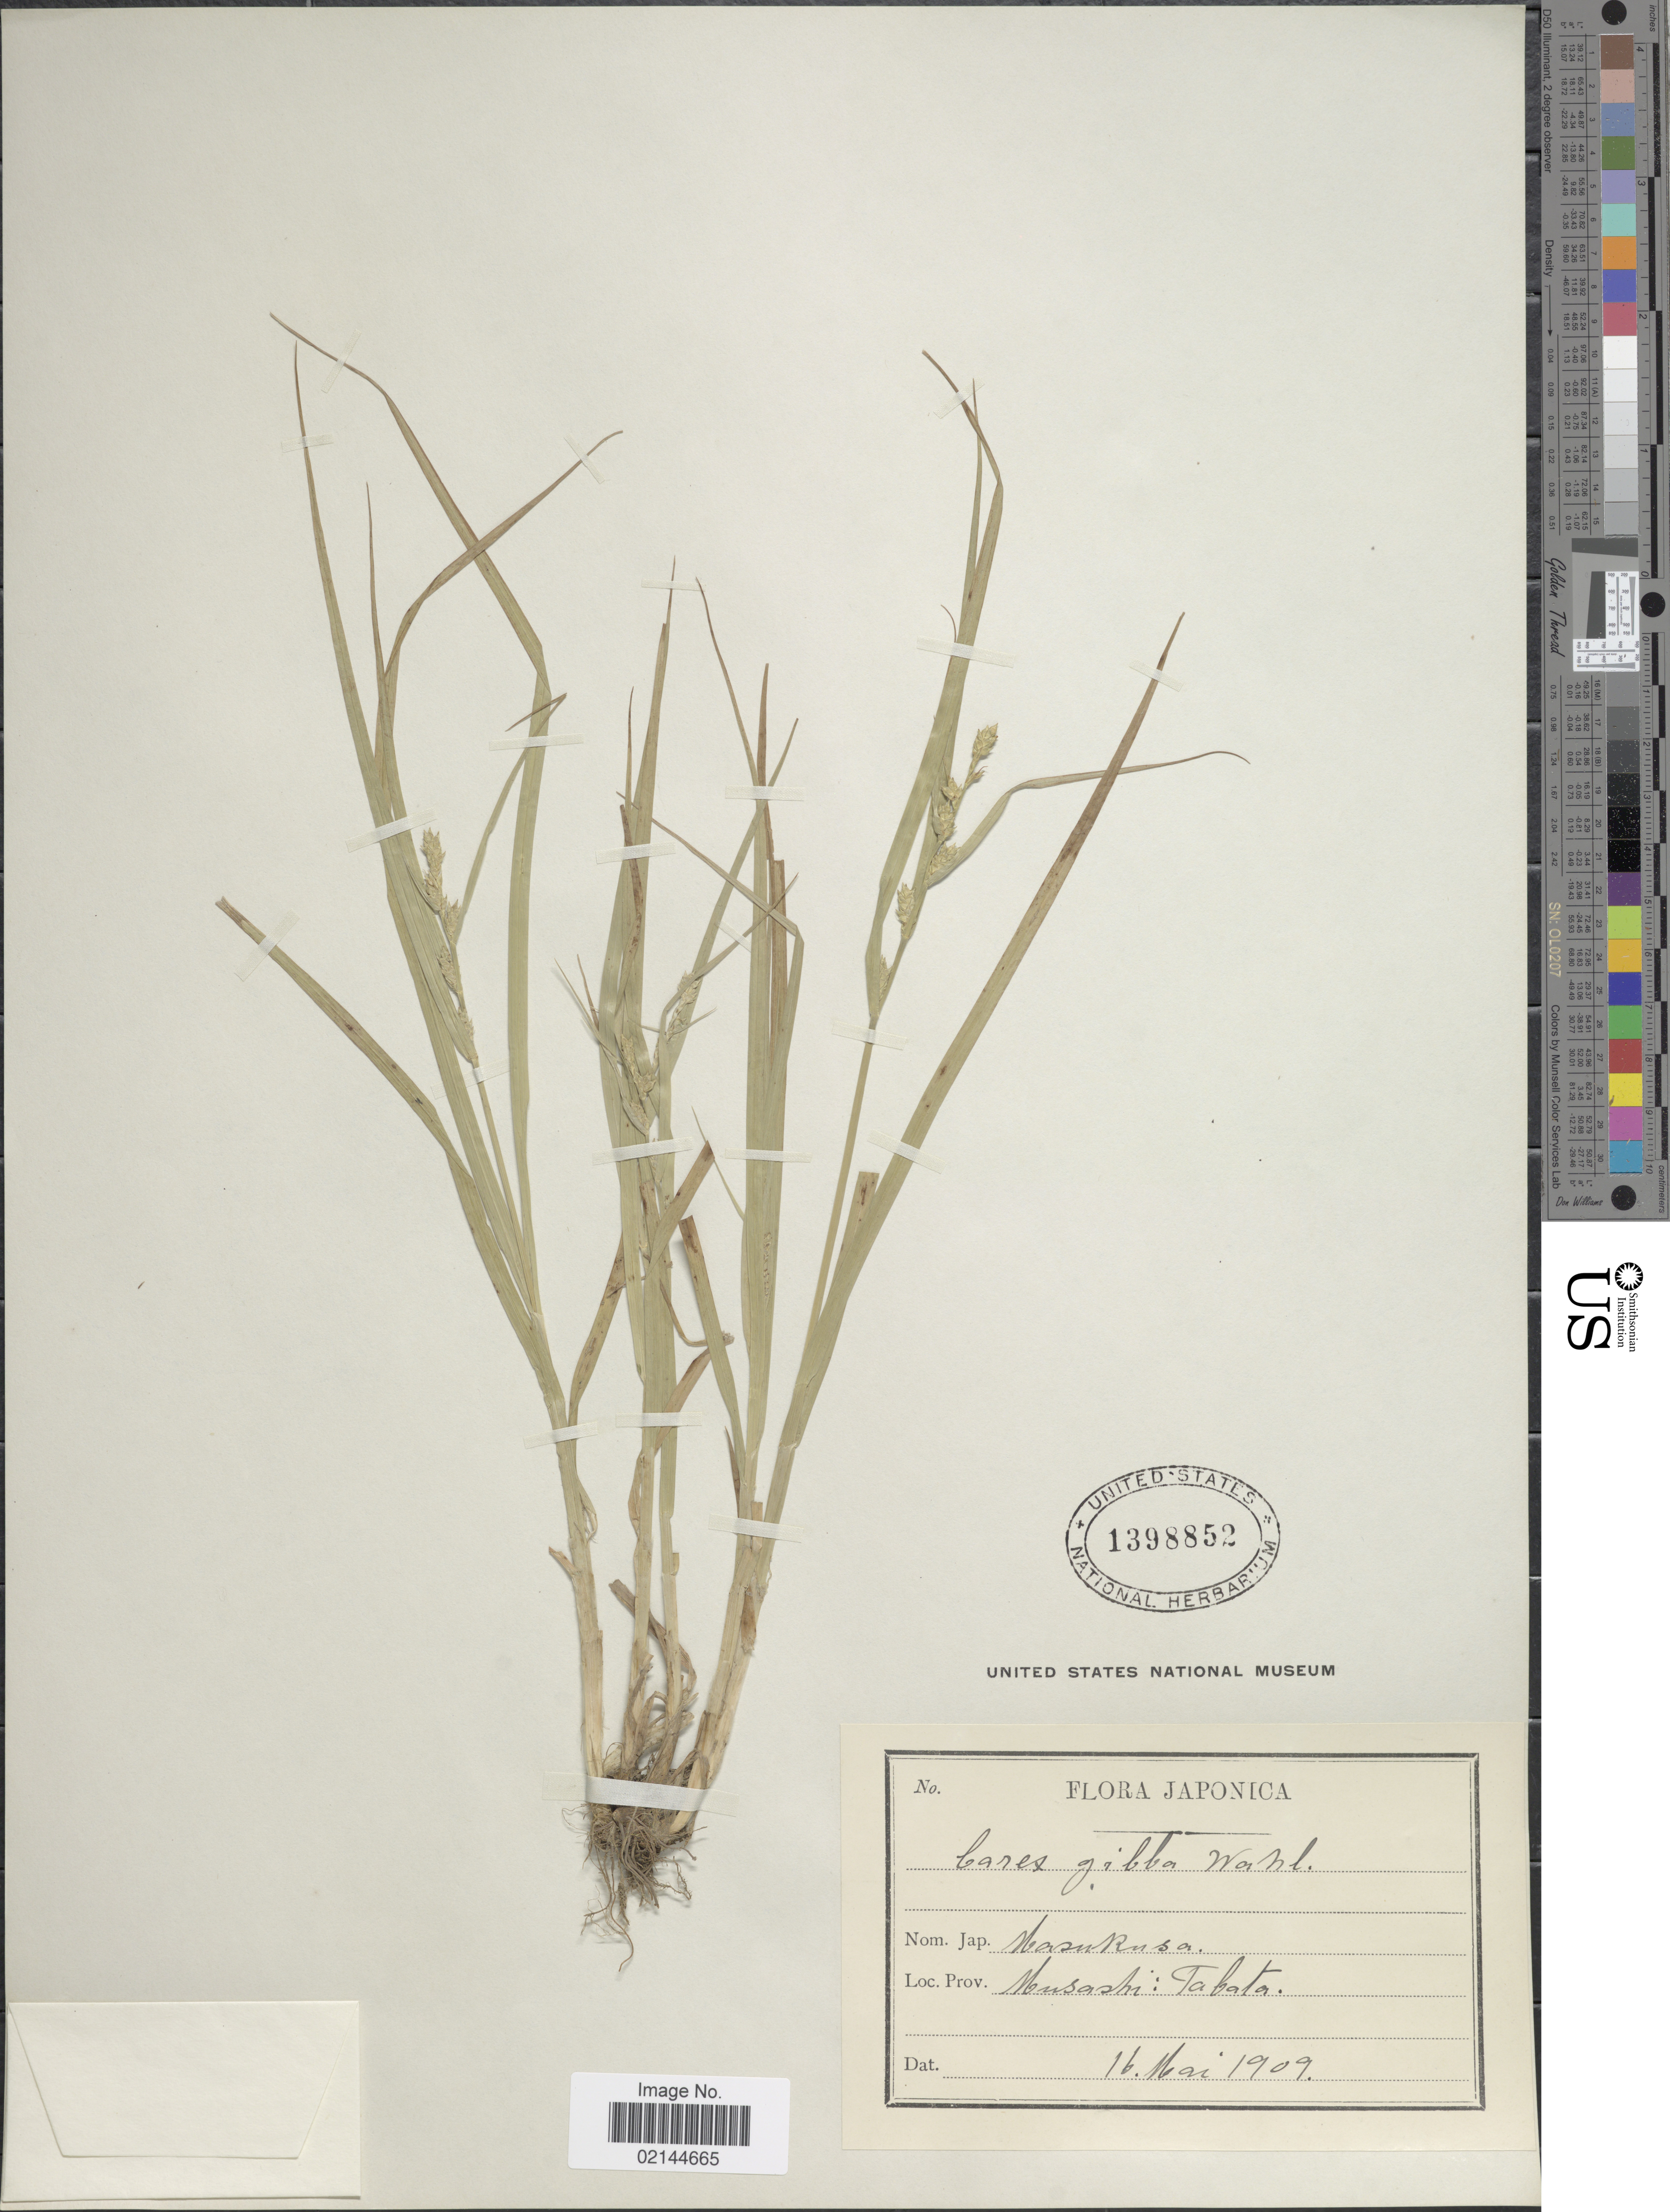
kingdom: Plantae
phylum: Tracheophyta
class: Liliopsida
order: Poales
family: Cyperaceae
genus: Carex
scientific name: Carex gibba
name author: Wahlenb.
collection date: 1909-05-16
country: Japan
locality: Musashi: Tabata.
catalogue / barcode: US 1398852